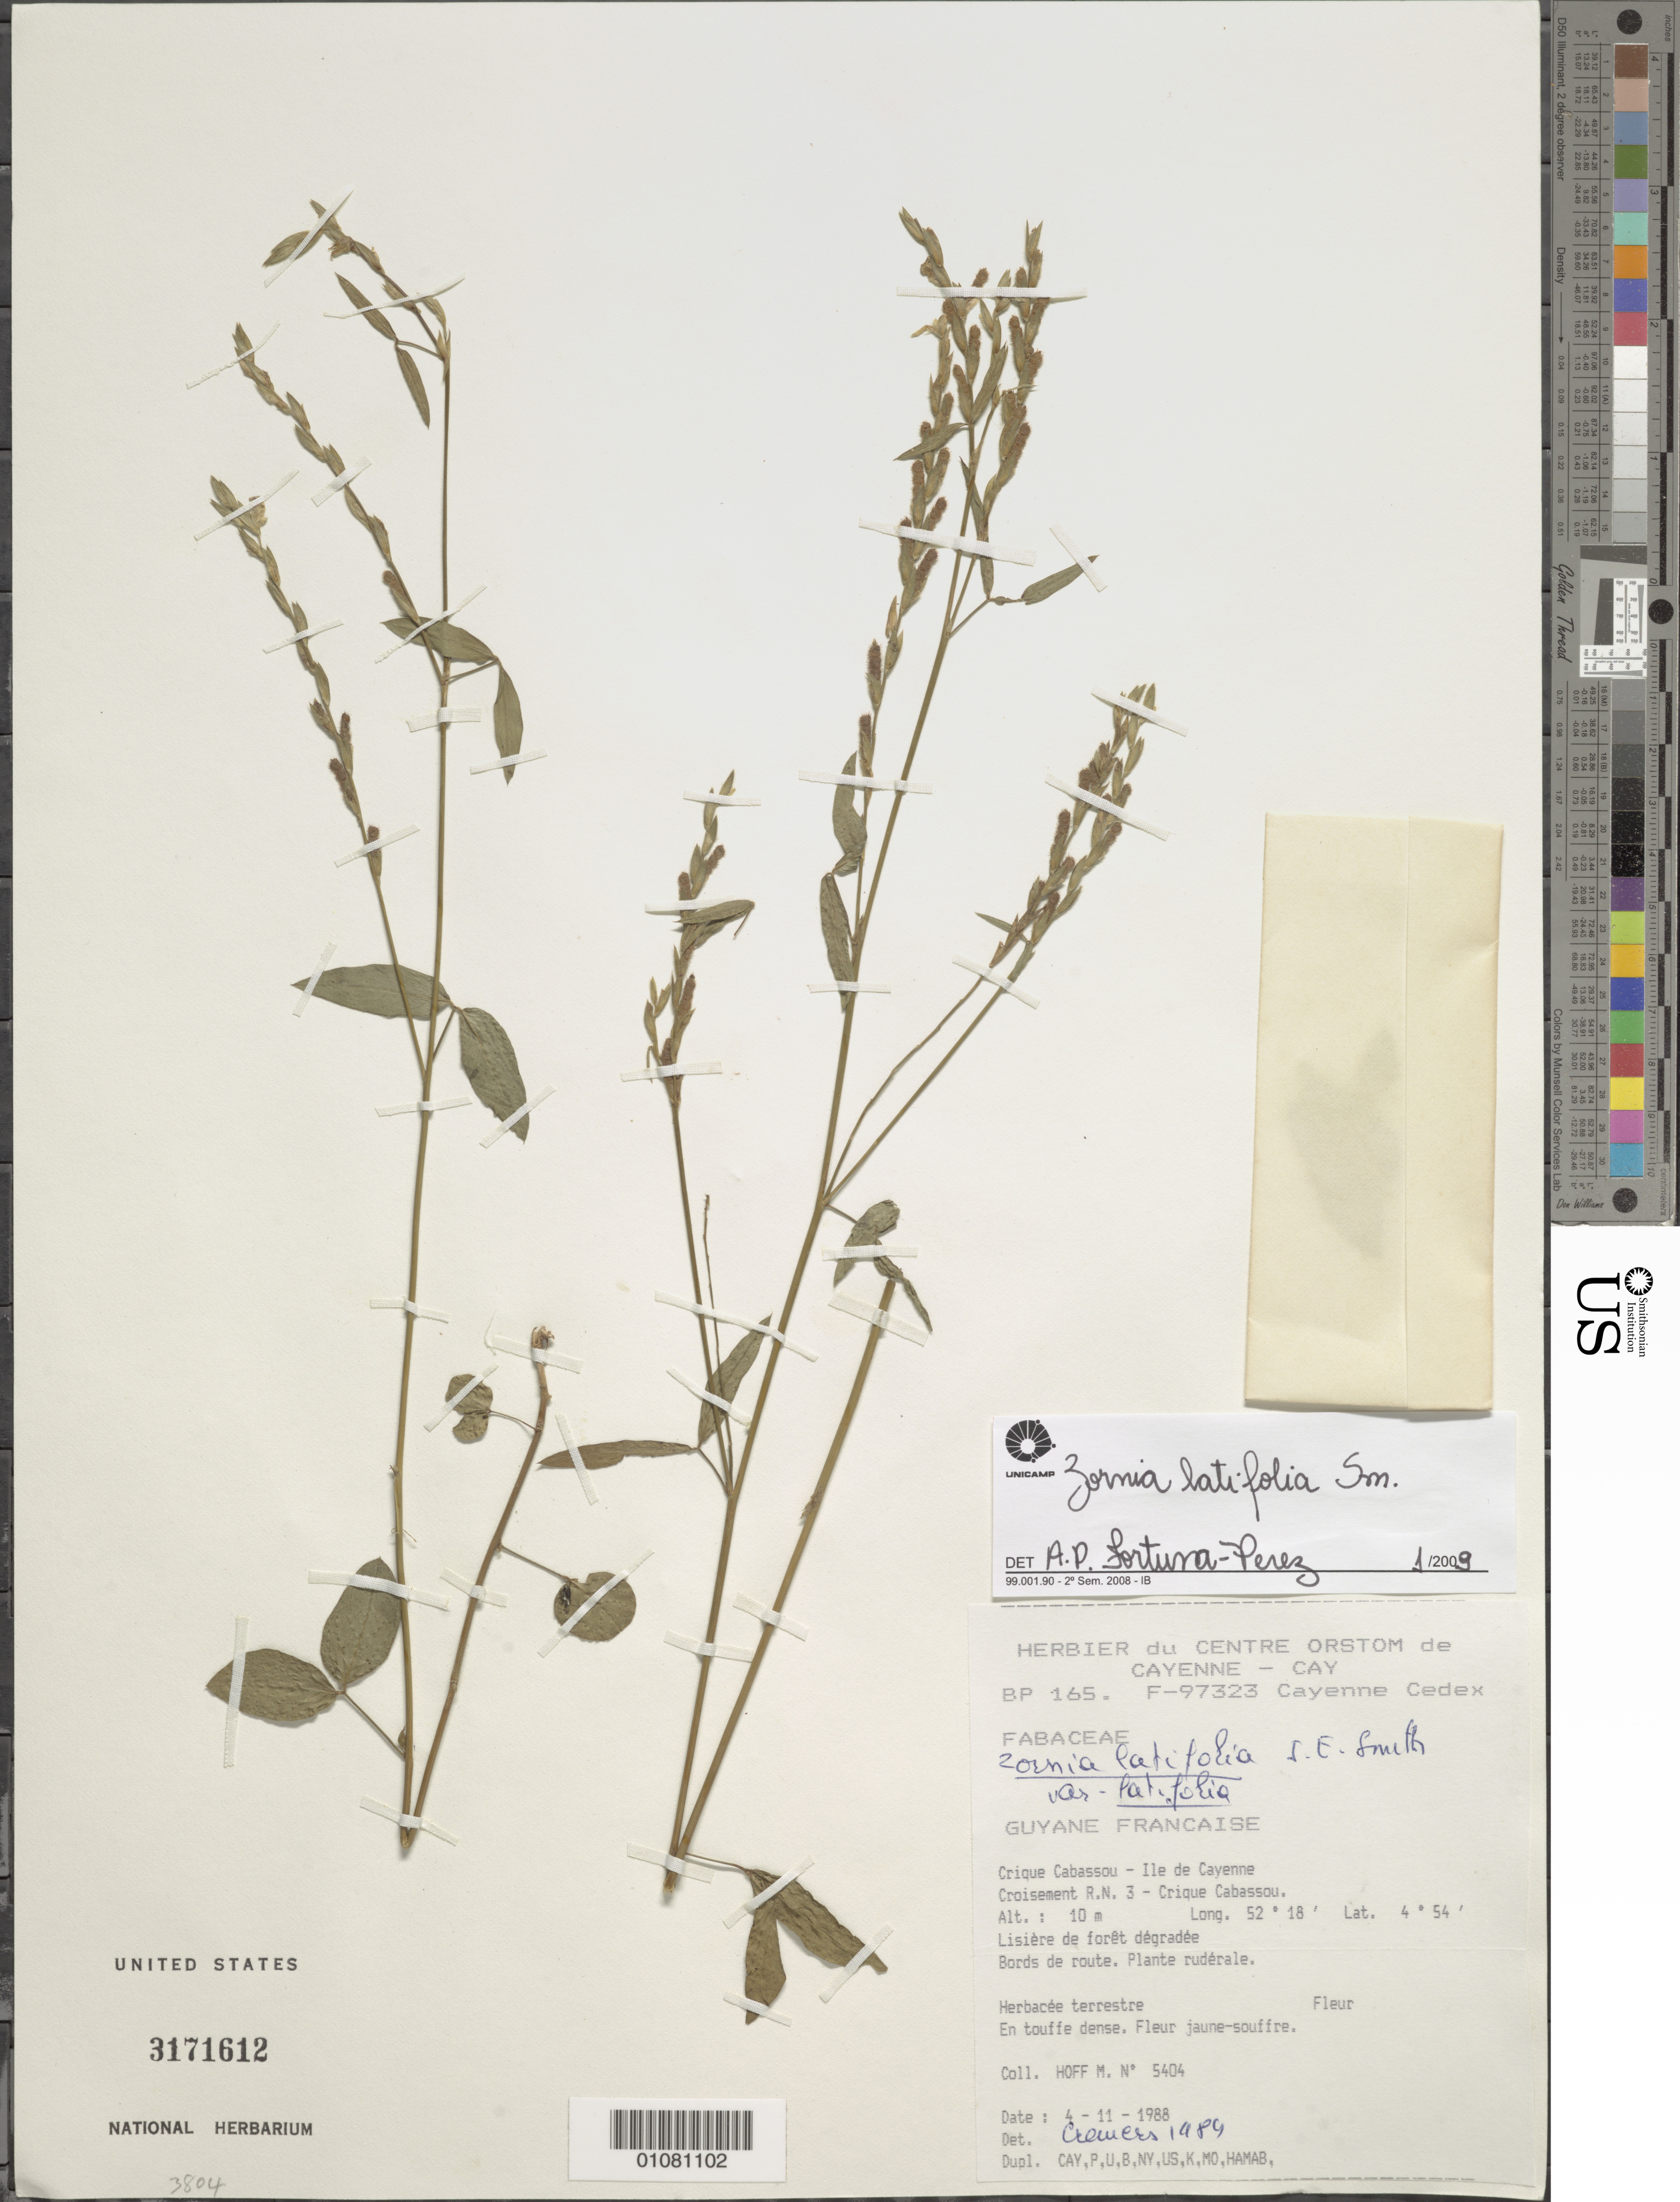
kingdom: Plantae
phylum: Tracheophyta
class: Magnoliopsida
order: Fabales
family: Fabaceae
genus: Zornia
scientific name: Zornia latifolia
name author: Sm.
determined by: Fortuna-Perez, Ana Paula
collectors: M. Hoff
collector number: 5404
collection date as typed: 4-Nov-88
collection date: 1988-11-04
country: French Guiana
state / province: Cayenne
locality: Crique Cabassou, Croisement R.M. 3-Crique Cabassou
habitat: Lisiere de foret degradee. En touffe dense.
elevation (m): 10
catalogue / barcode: US 3171612